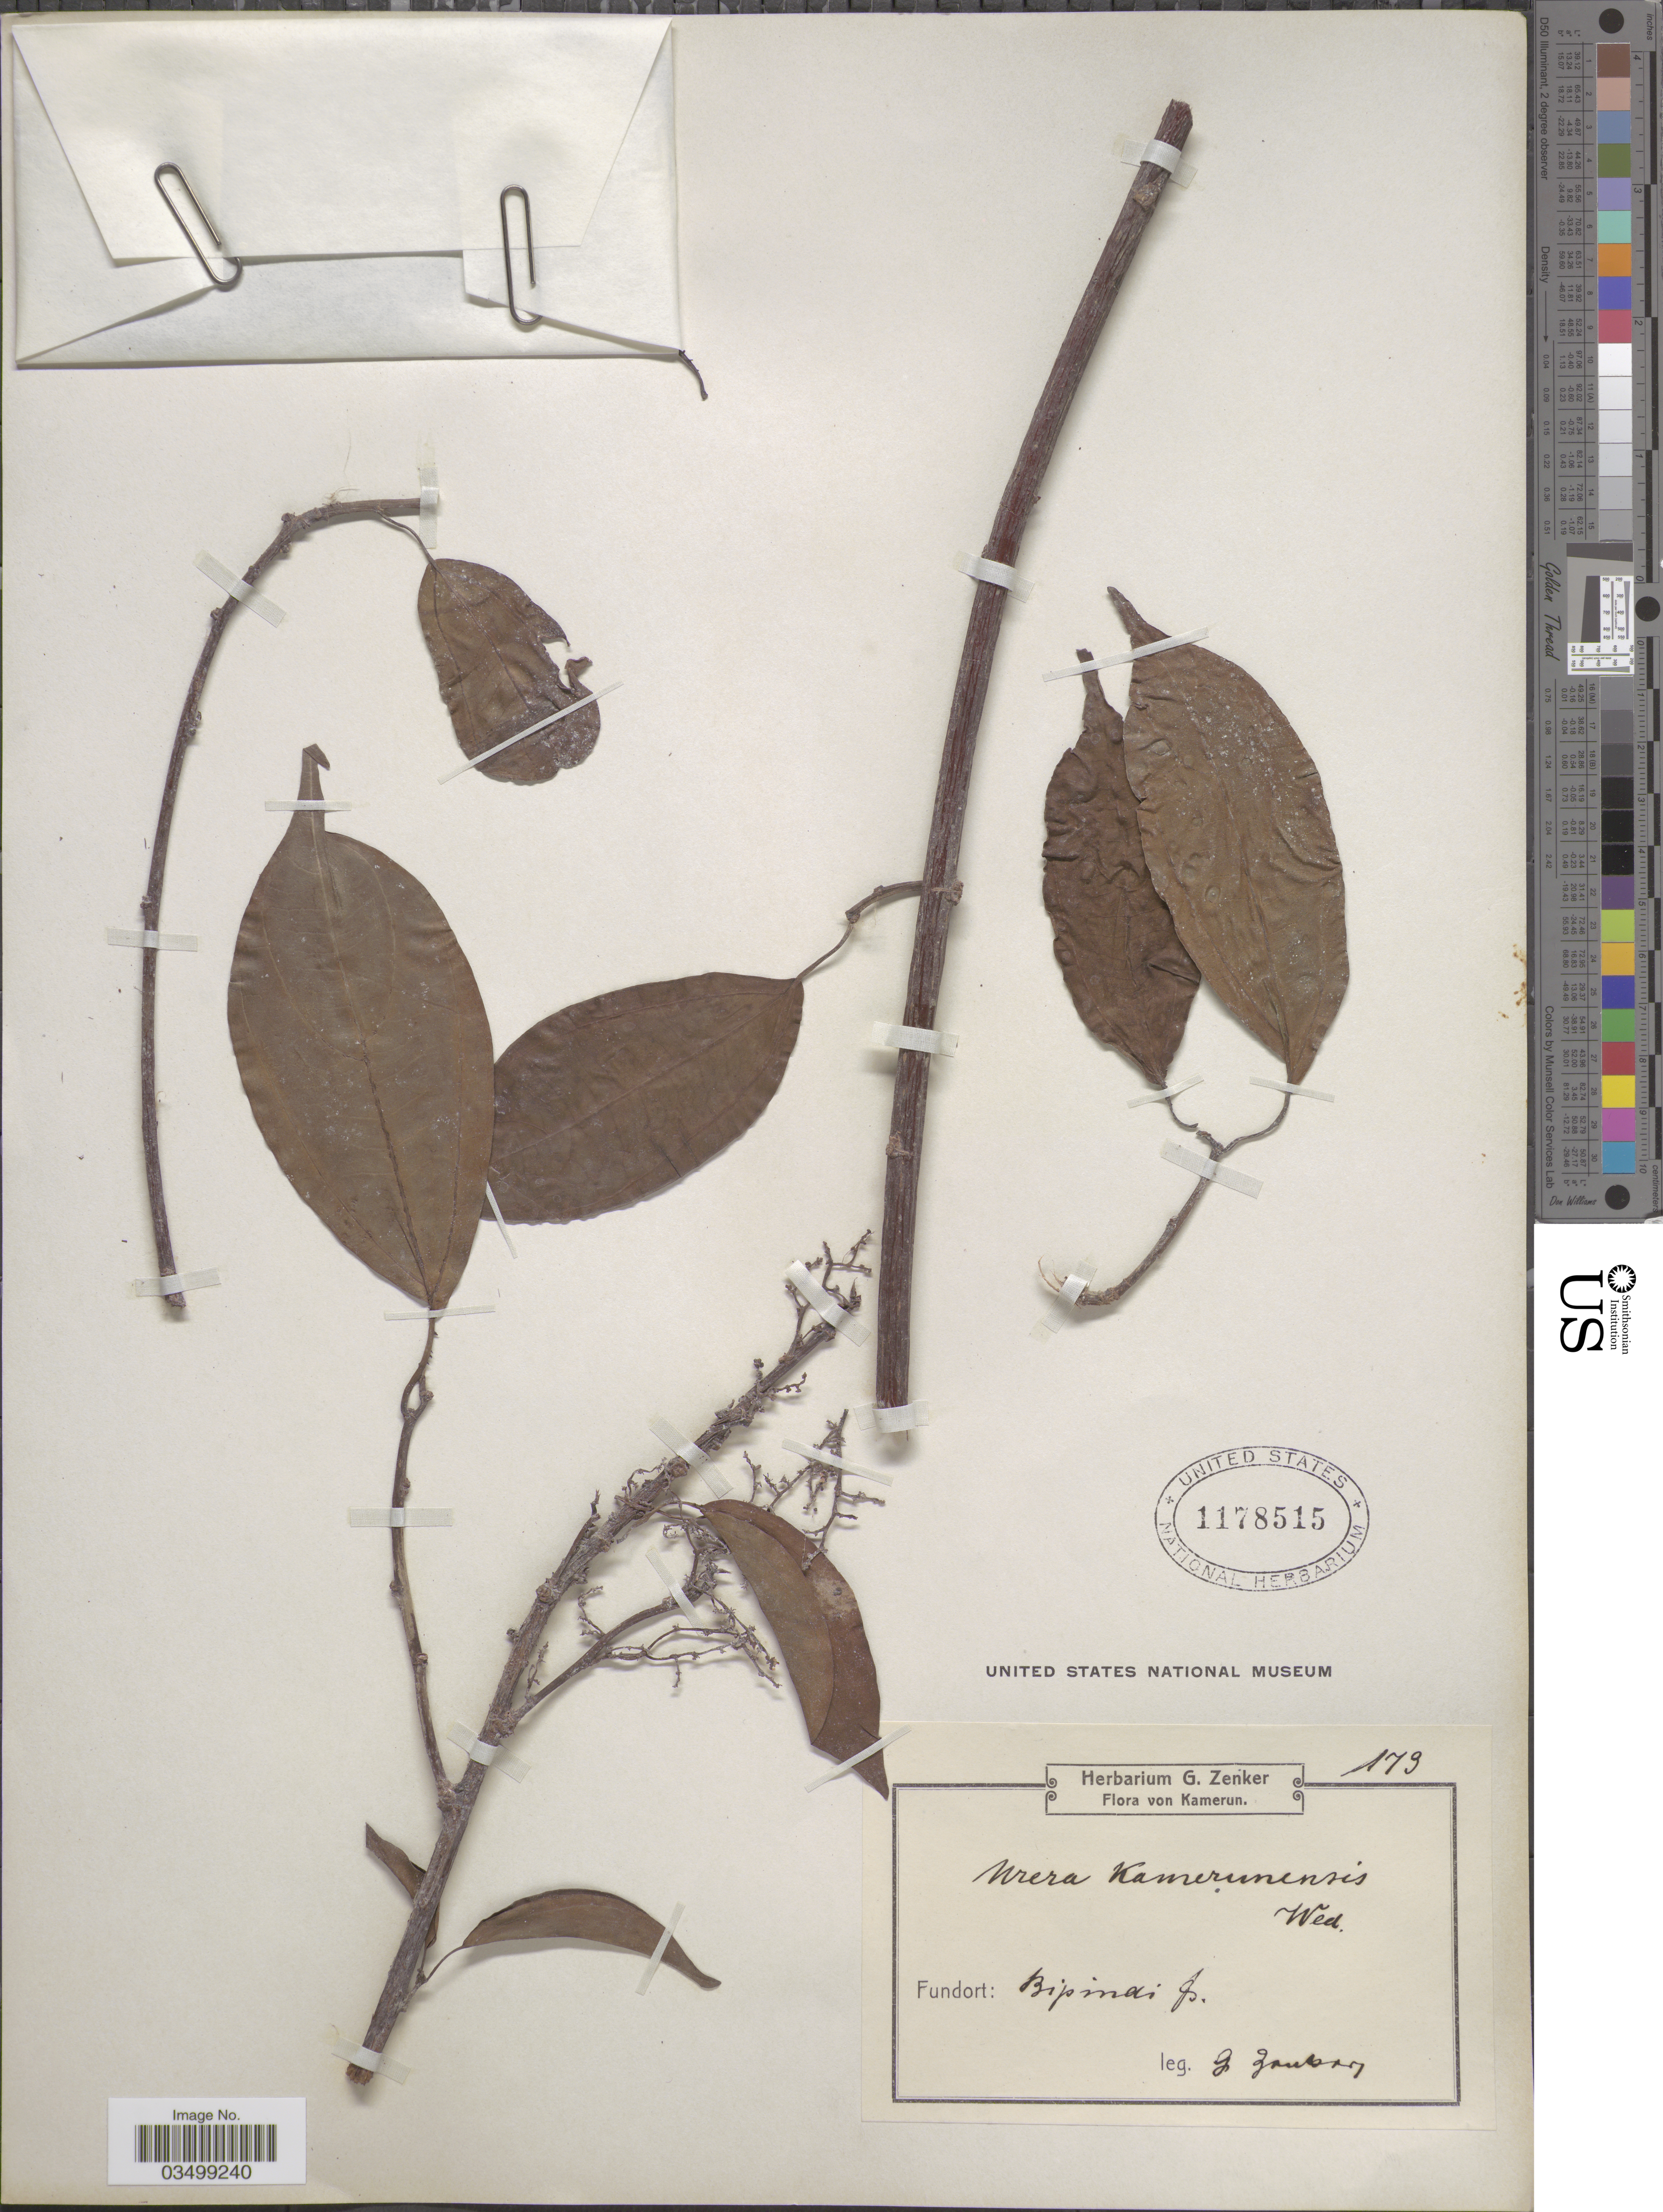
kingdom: Plantae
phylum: Tracheophyta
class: Magnoliopsida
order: Rosales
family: Urticaceae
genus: Scepocarpus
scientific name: Scepocarpus trinervis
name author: (Hochst.) T. Wells & A. K. Monro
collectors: G. A. Zenker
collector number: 179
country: Cameroon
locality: Bipindi.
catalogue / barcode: US 1178515